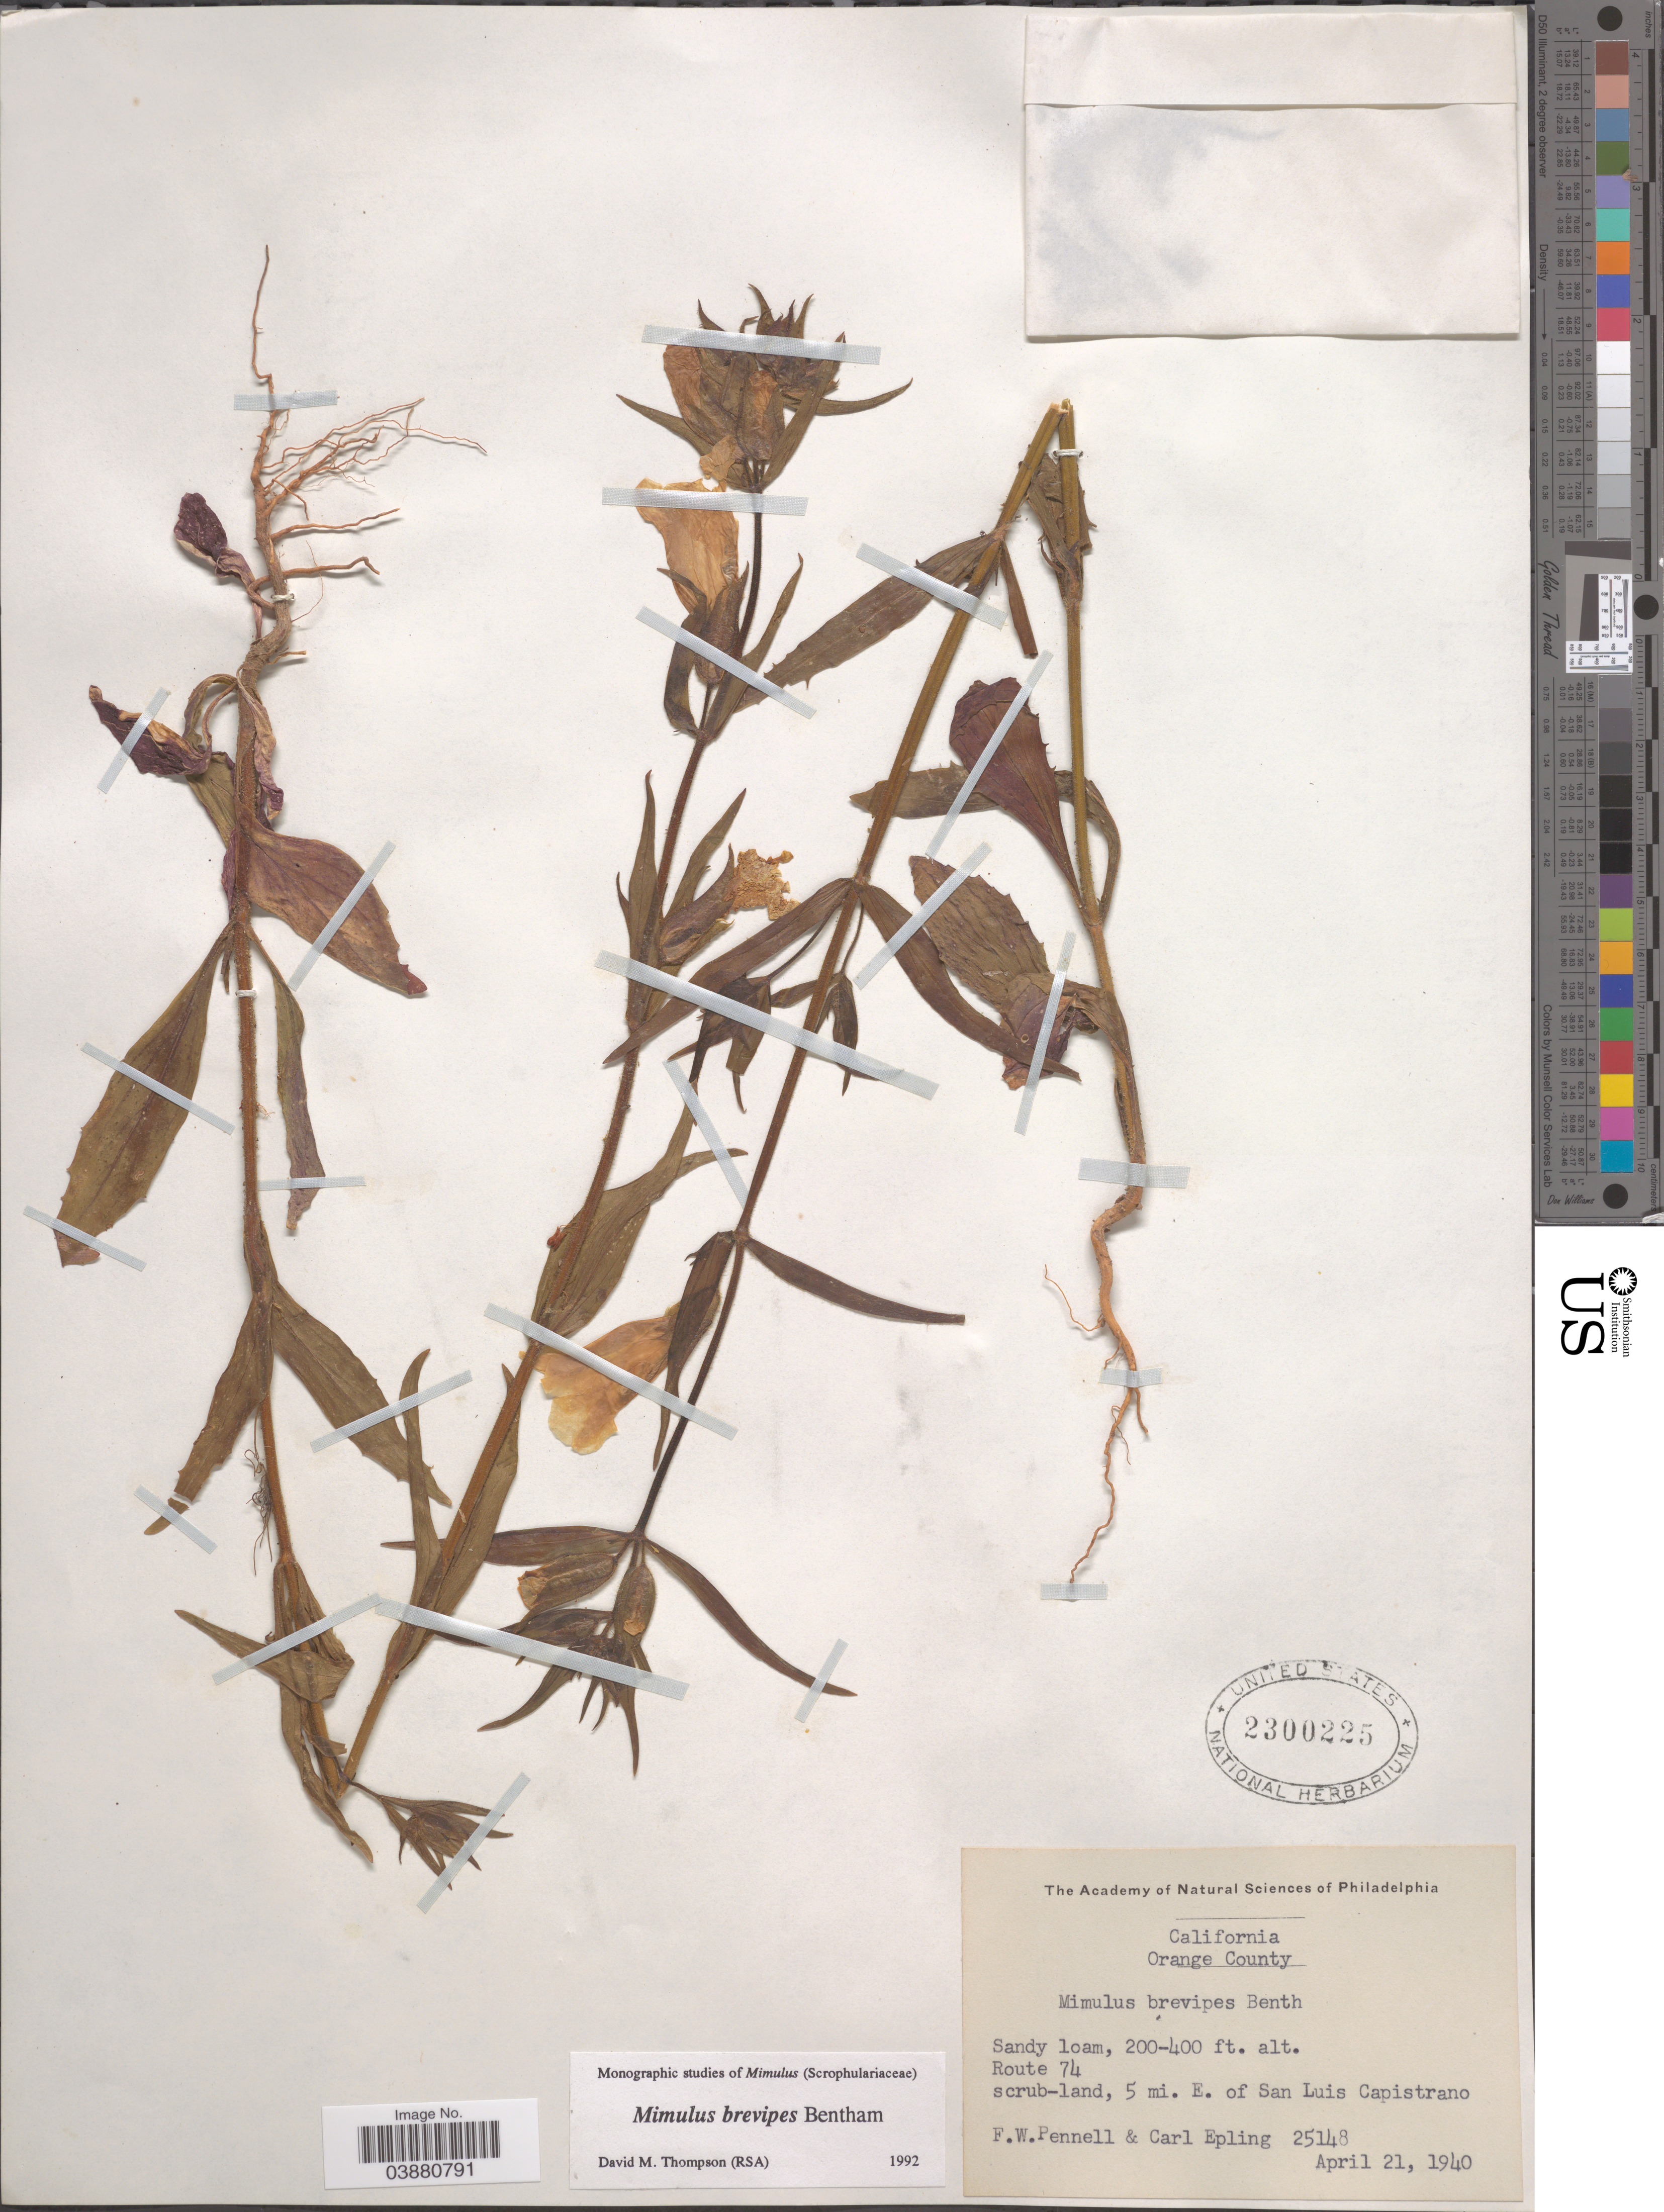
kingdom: Plantae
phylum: Tracheophyta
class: Magnoliopsida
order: Lamiales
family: Phrymaceae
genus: Mimulus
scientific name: Mimulus brevipes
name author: Benth.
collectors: F. W. Pennell & C. C. Epling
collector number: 25148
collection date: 1940-04-21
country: United States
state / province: California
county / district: Orange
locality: Orange County. Route 74 scrub-land, 5 mi. E. of San Luis Capistrano.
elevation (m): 61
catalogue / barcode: US 2300225